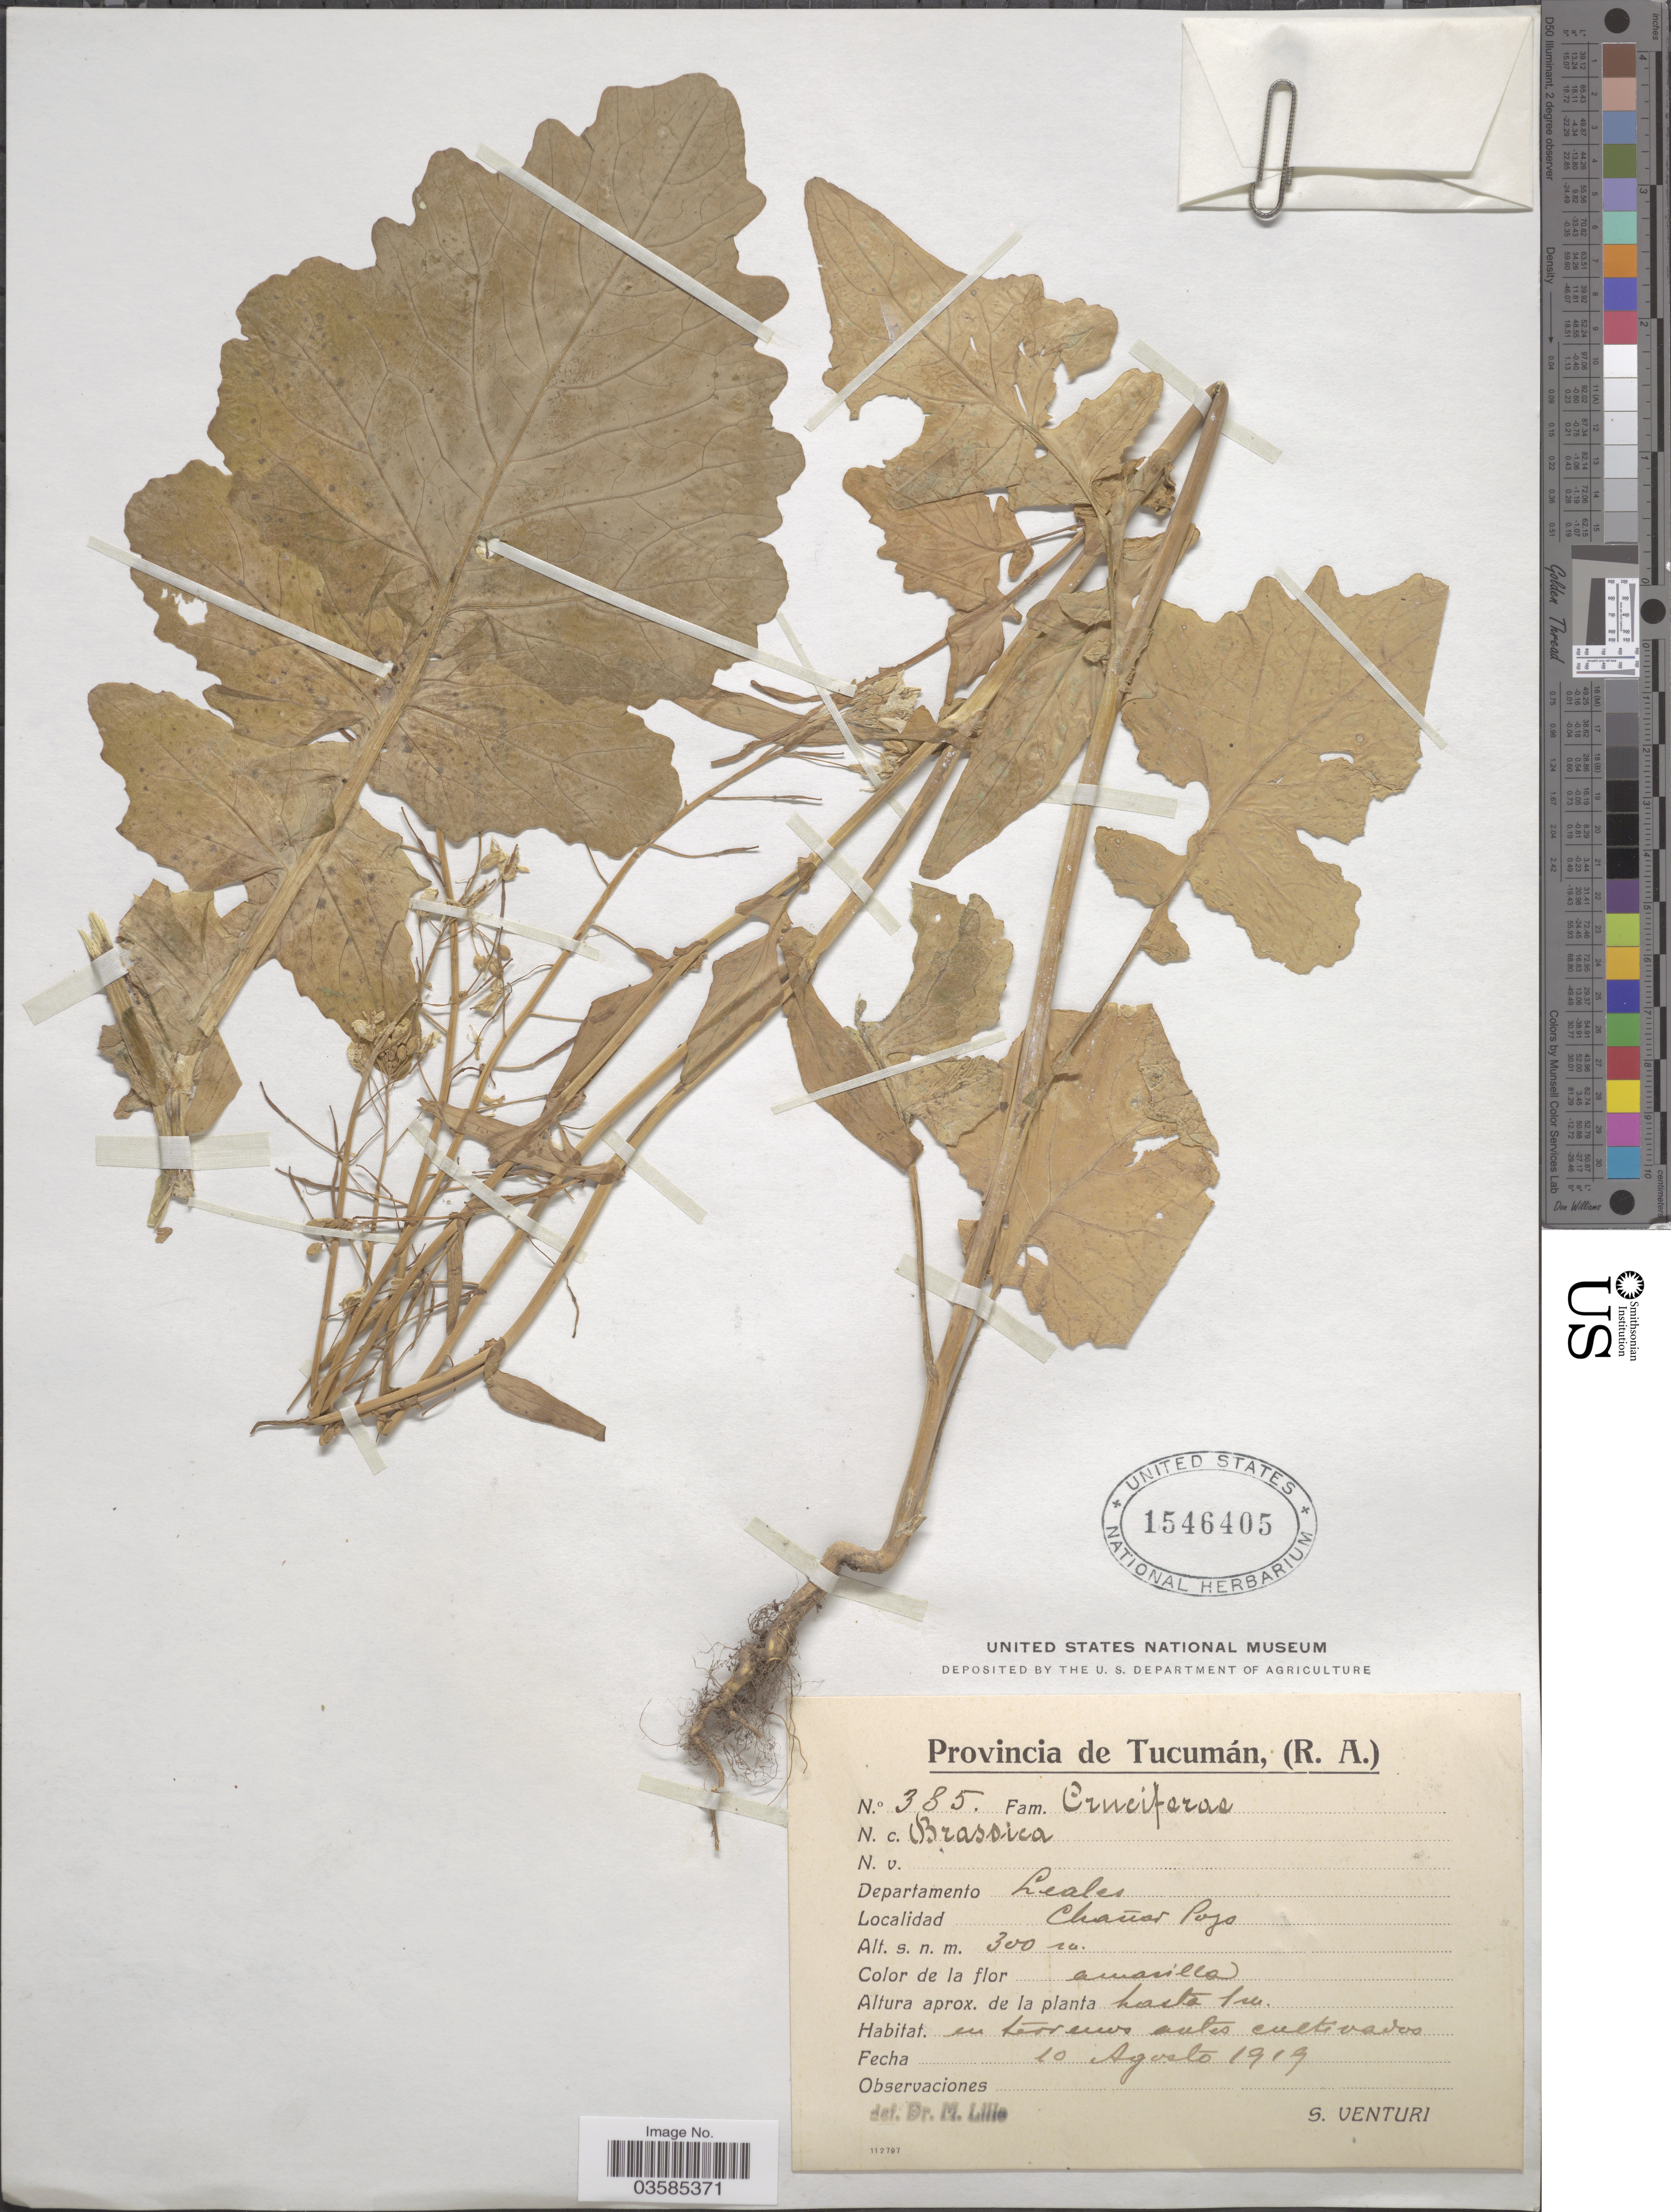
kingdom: Plantae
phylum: Tracheophyta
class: Magnoliopsida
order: Brassicales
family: Brassicaceae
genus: Brassica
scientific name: Brassica sp.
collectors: S. Venturi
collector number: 385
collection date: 1919-08-10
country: Argentina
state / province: Tucuman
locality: Departamentp Leales. Chañar Pozo.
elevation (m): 300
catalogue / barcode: US 1546405